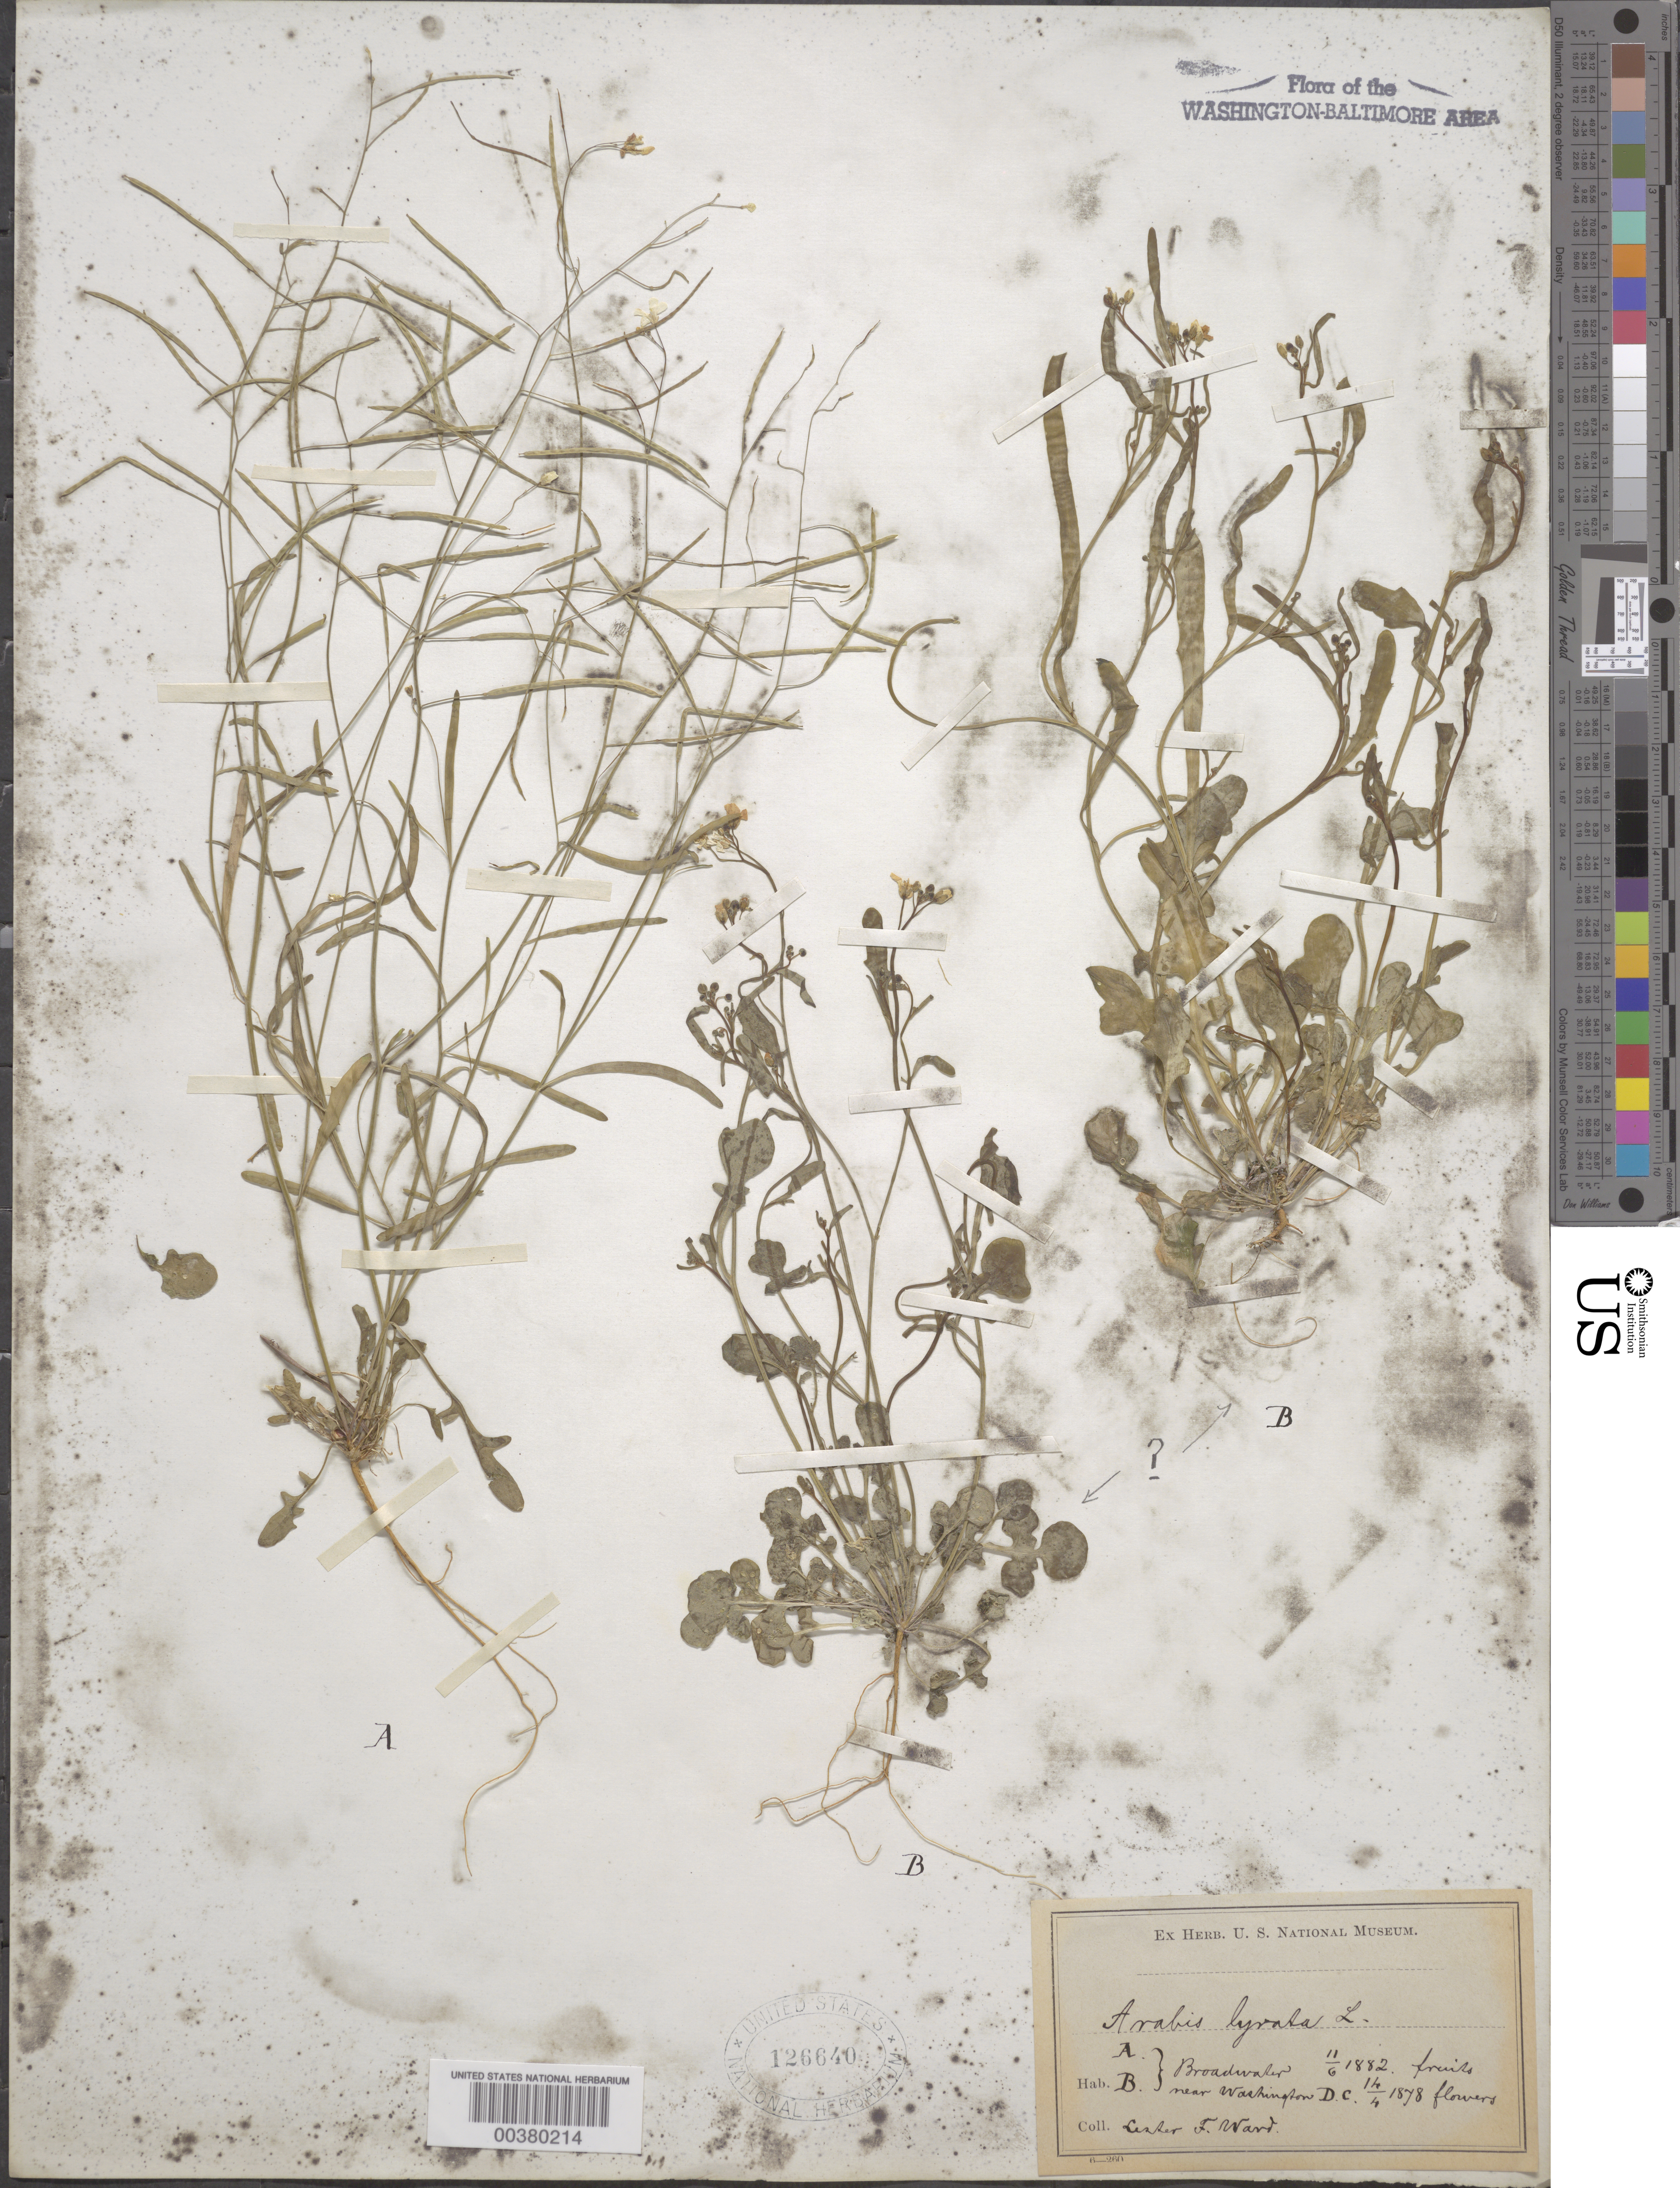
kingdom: Plantae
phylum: Tracheophyta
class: Magnoliopsida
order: Brassicales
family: Brassicaceae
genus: Arabidopsis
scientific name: Arabidopsis lyrata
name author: (L.) O'Kane & Al-Shehbaz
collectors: L. F. Ward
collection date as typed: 11 Jun 1882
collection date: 1882-06-11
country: United States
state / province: Maryland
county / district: Montgomery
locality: Broadwater C. & O. Canal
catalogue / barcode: US 126640